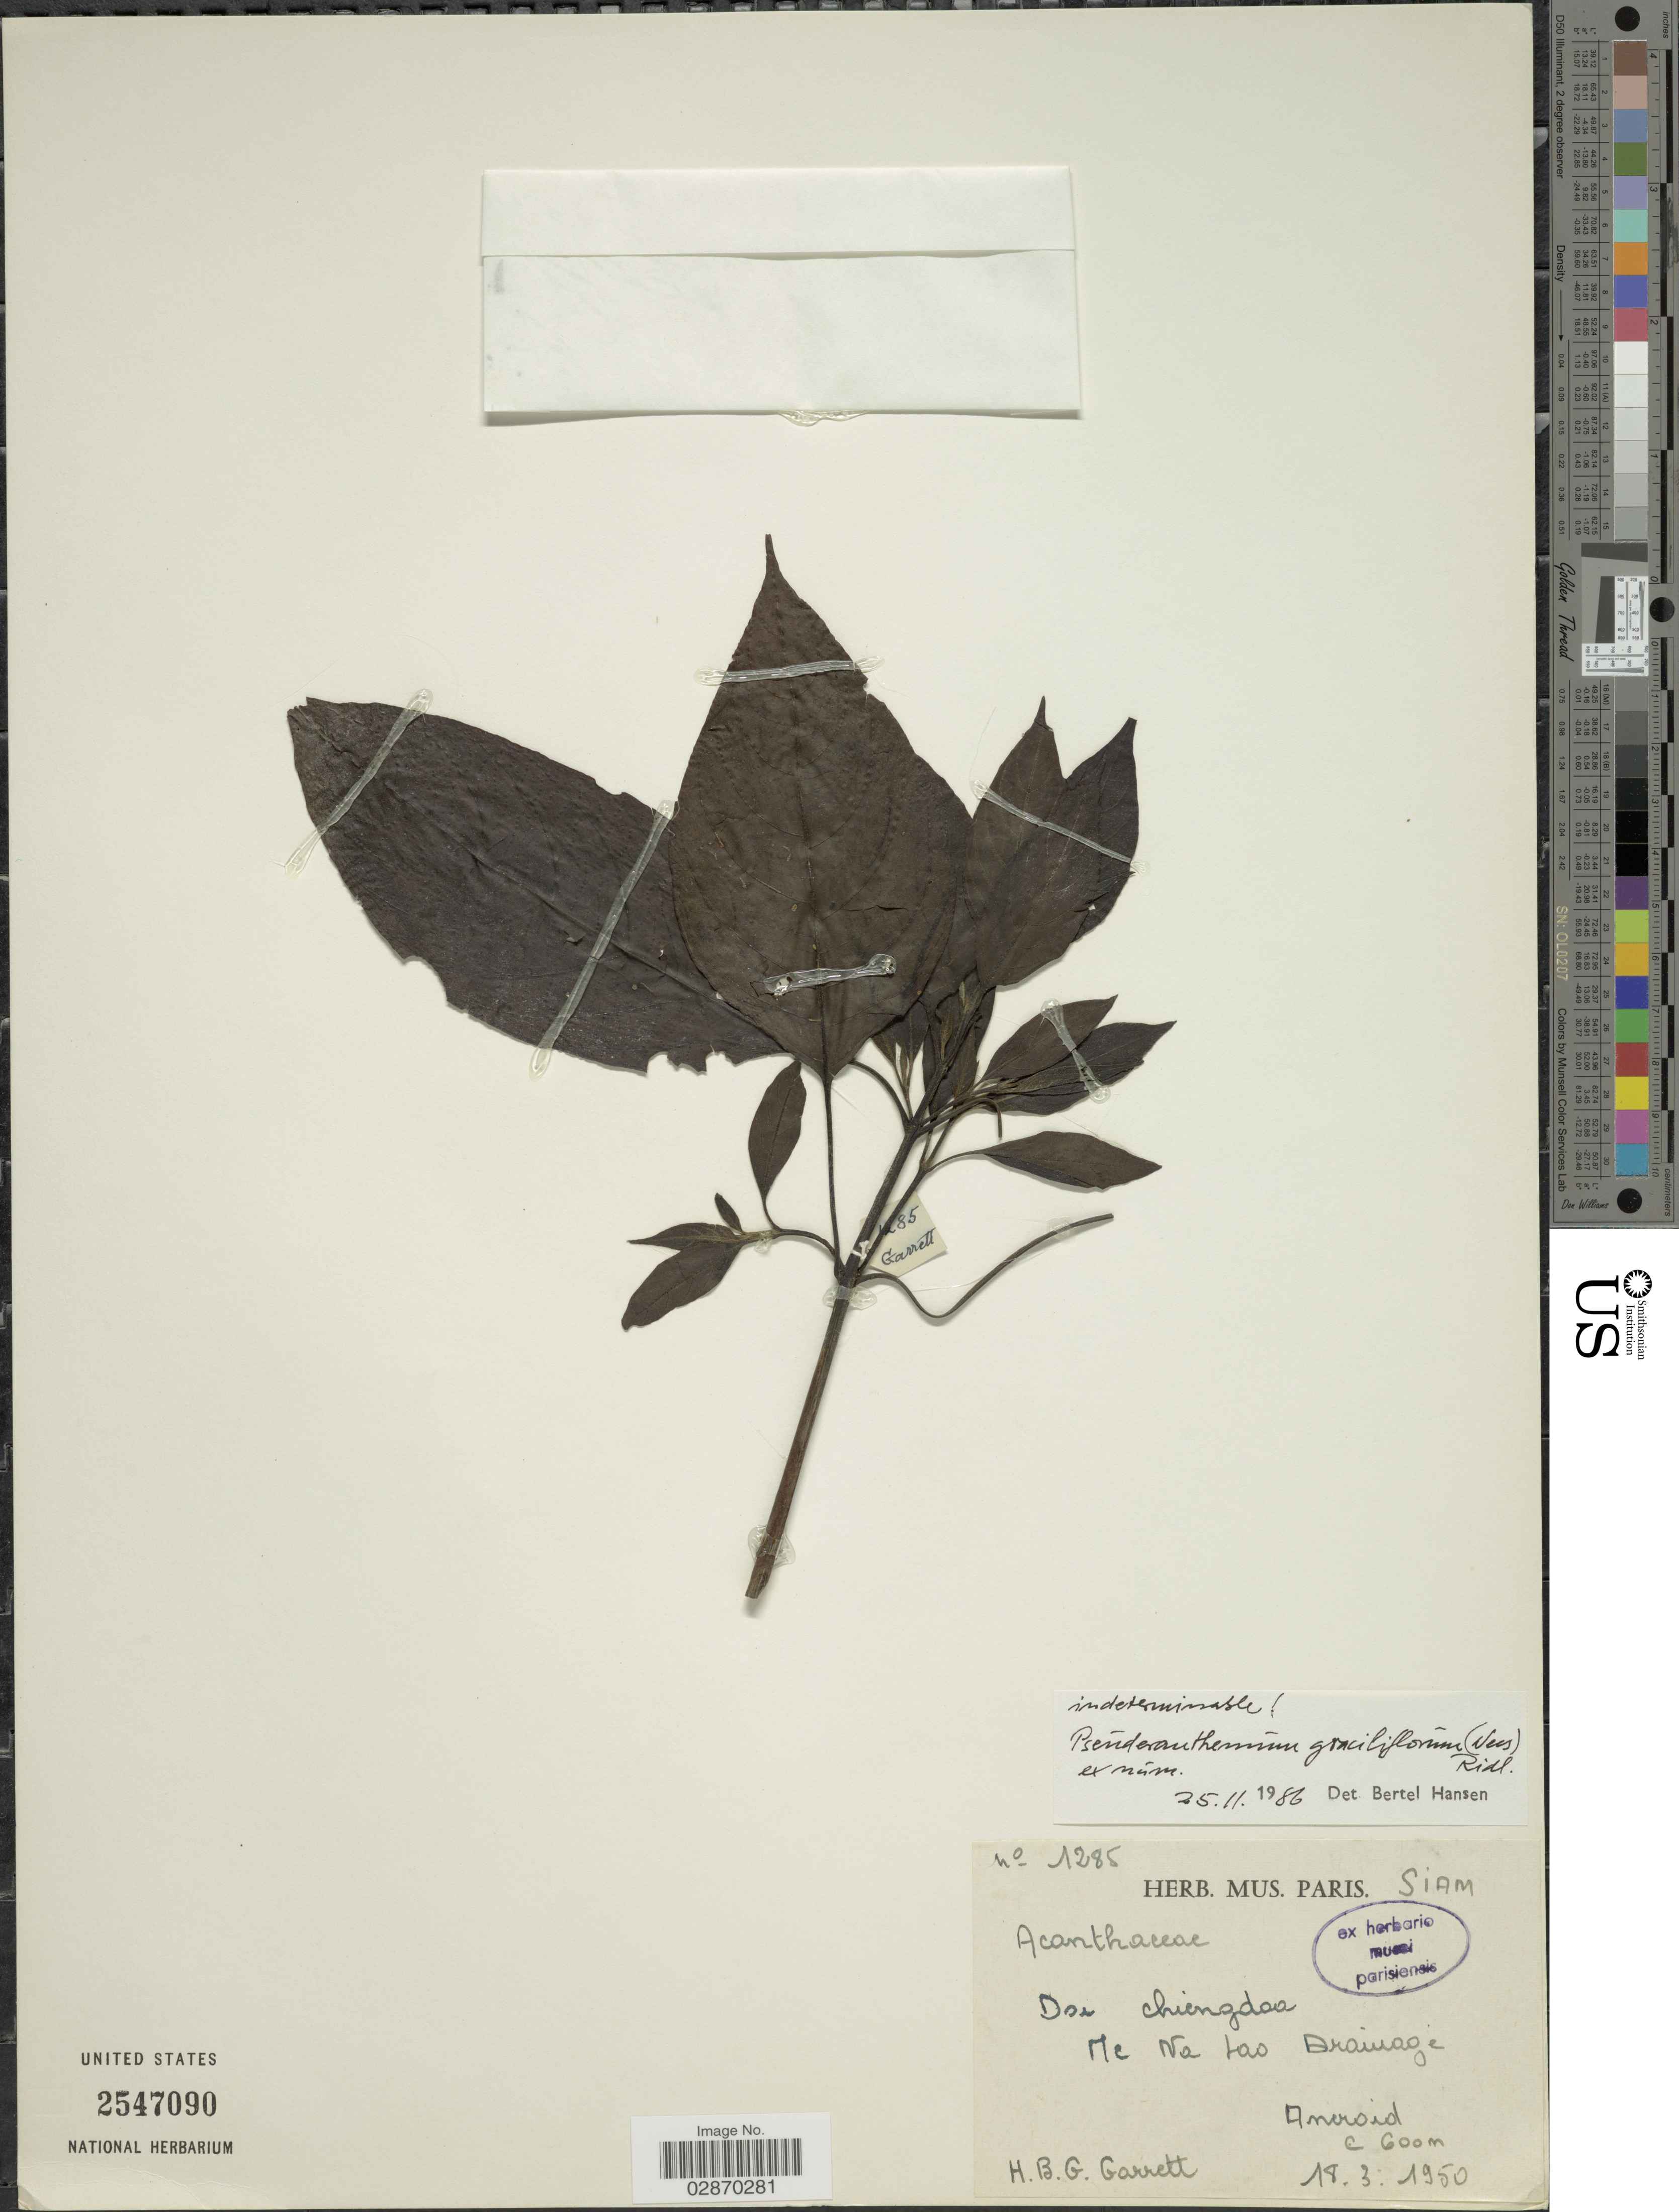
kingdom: Plantae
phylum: Tracheophyta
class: Magnoliopsida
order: Lamiales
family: Acanthaceae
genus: Pseuderanthemum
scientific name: Pseuderanthemum graciliflorum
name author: (Nees) Ridl.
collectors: H. Garrett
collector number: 1285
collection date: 1950-03-18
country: Thailand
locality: Siam. Doi Chiengdao. Me Ne Lao Drainage. Aneroid. [unsure placement]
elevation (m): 600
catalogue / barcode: US 2547090